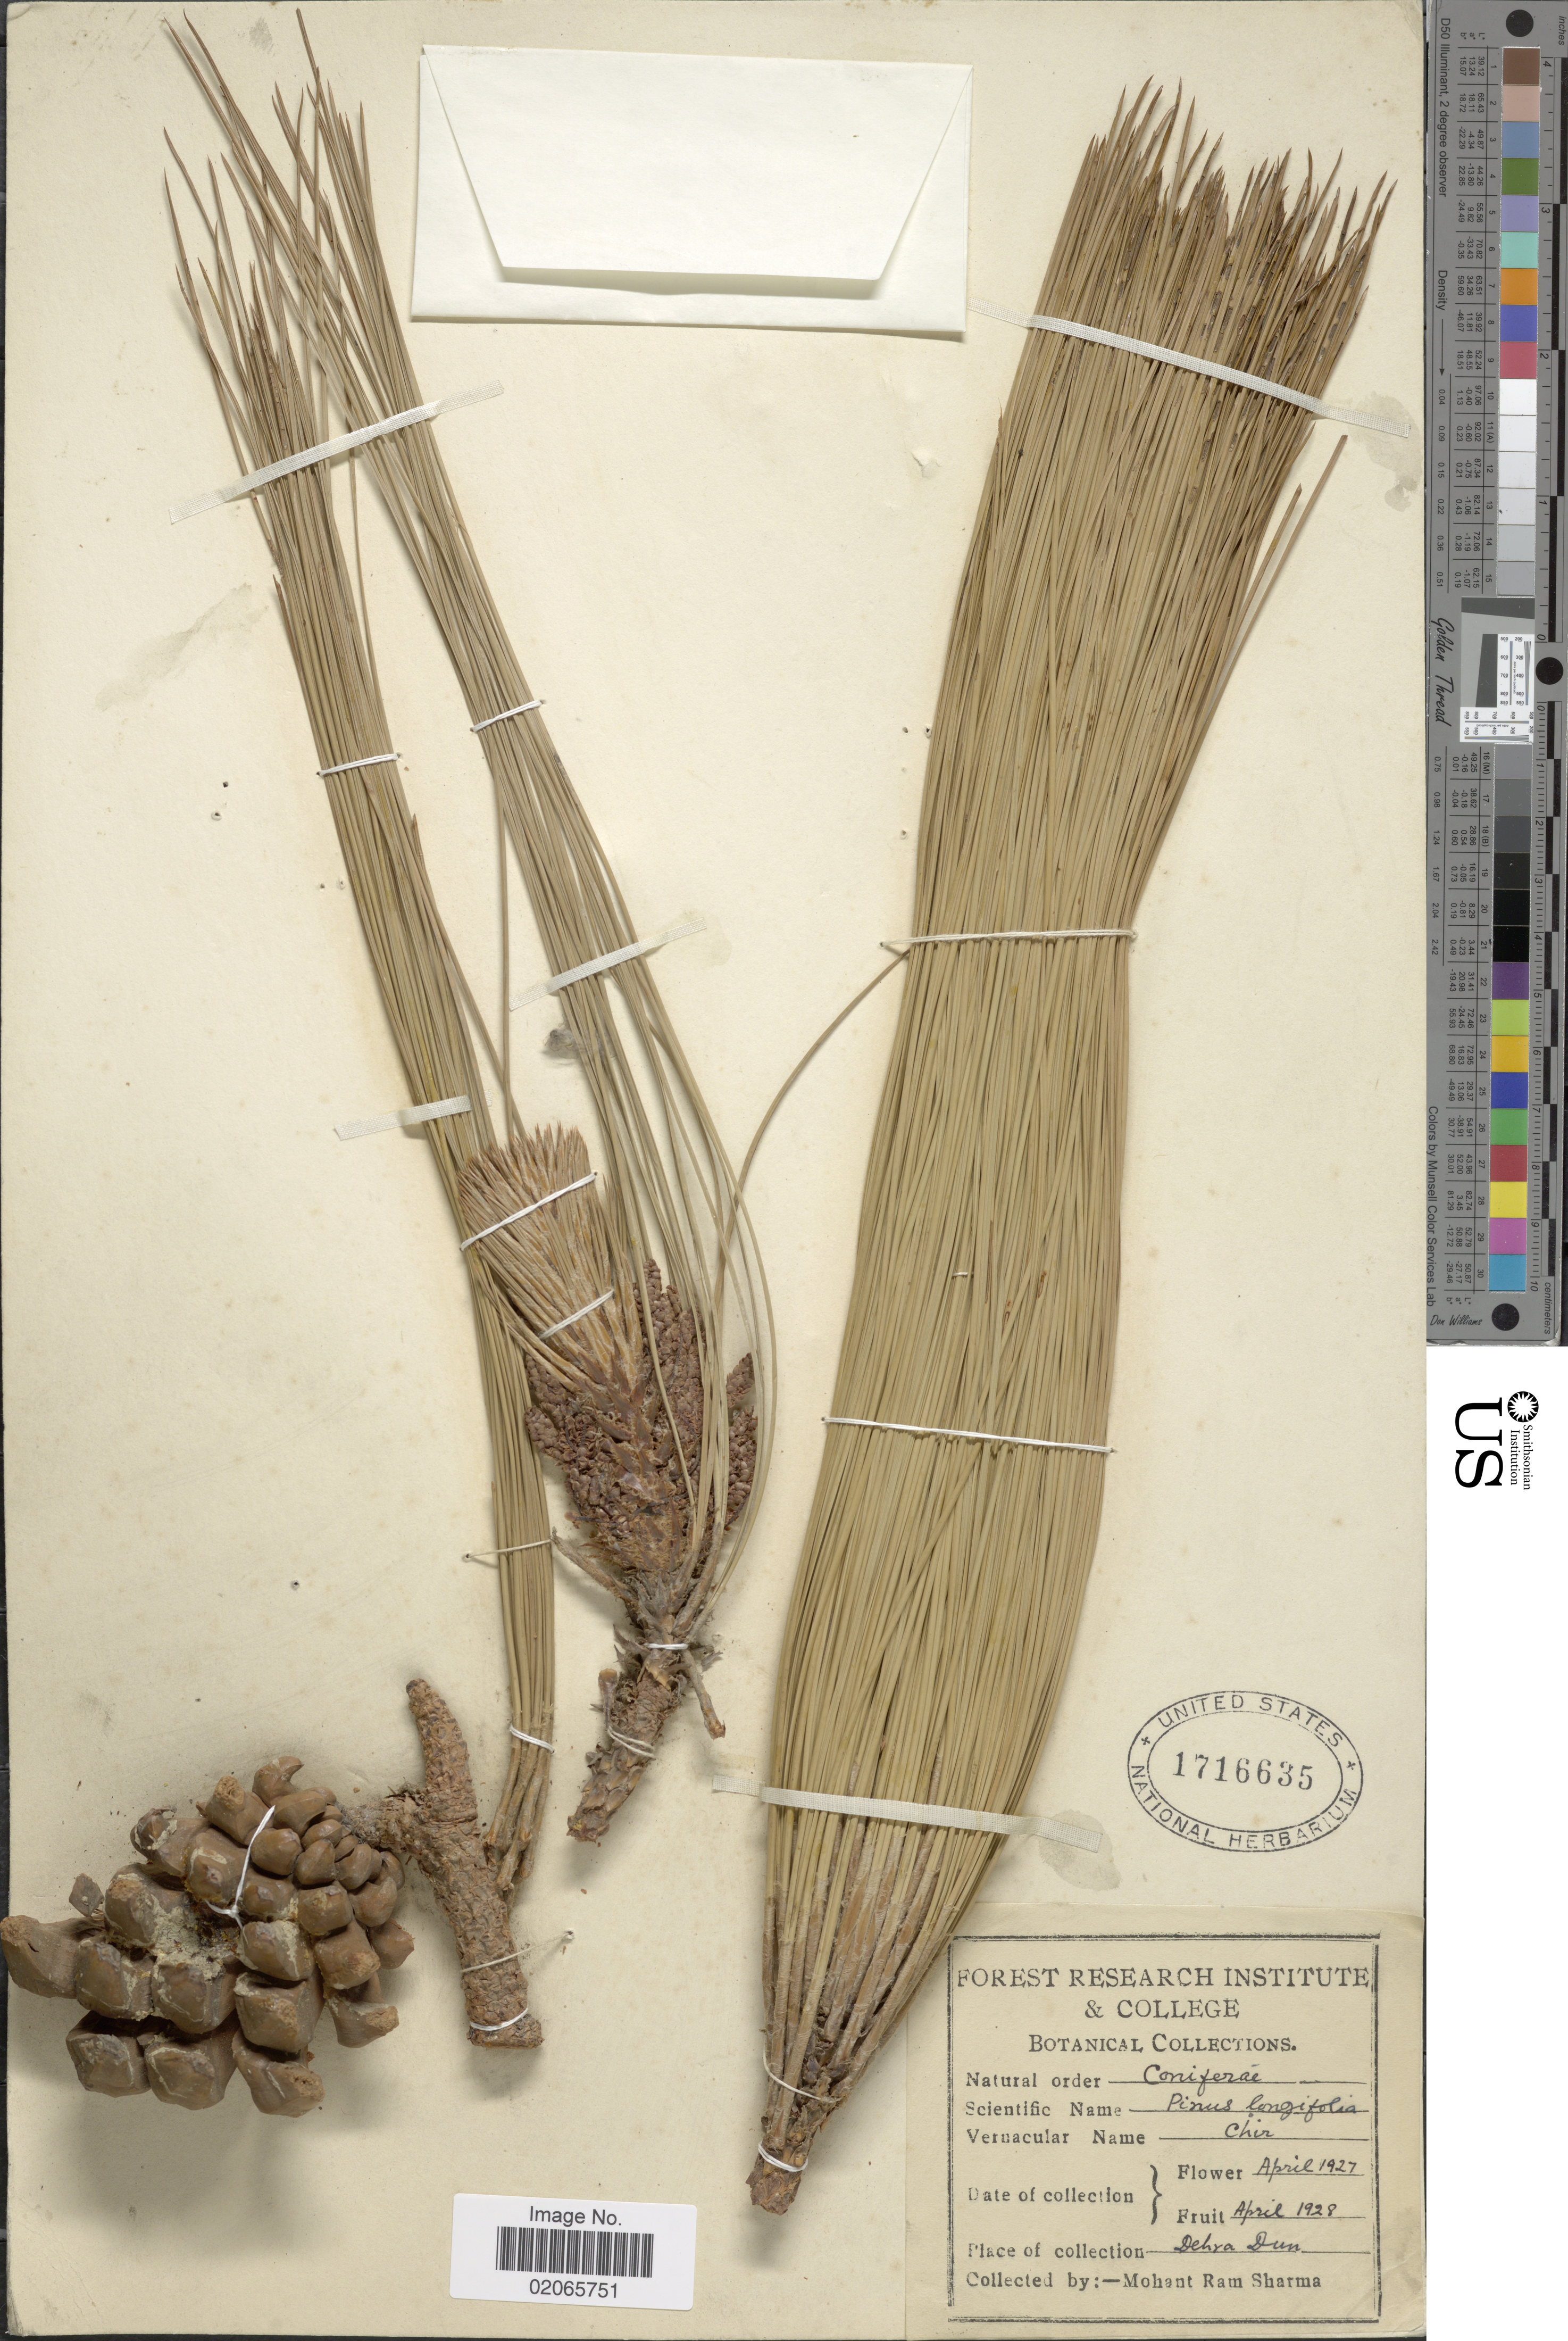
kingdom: Plantae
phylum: Tracheophyta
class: Pinopsida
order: Pinales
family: Pinaceae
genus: Pinus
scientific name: Pinus roxburghii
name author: Sarg.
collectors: M. Sharma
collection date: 1927-04/1928-04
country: India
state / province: Uttarakhand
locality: Dehra Dun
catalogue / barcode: US 1716635